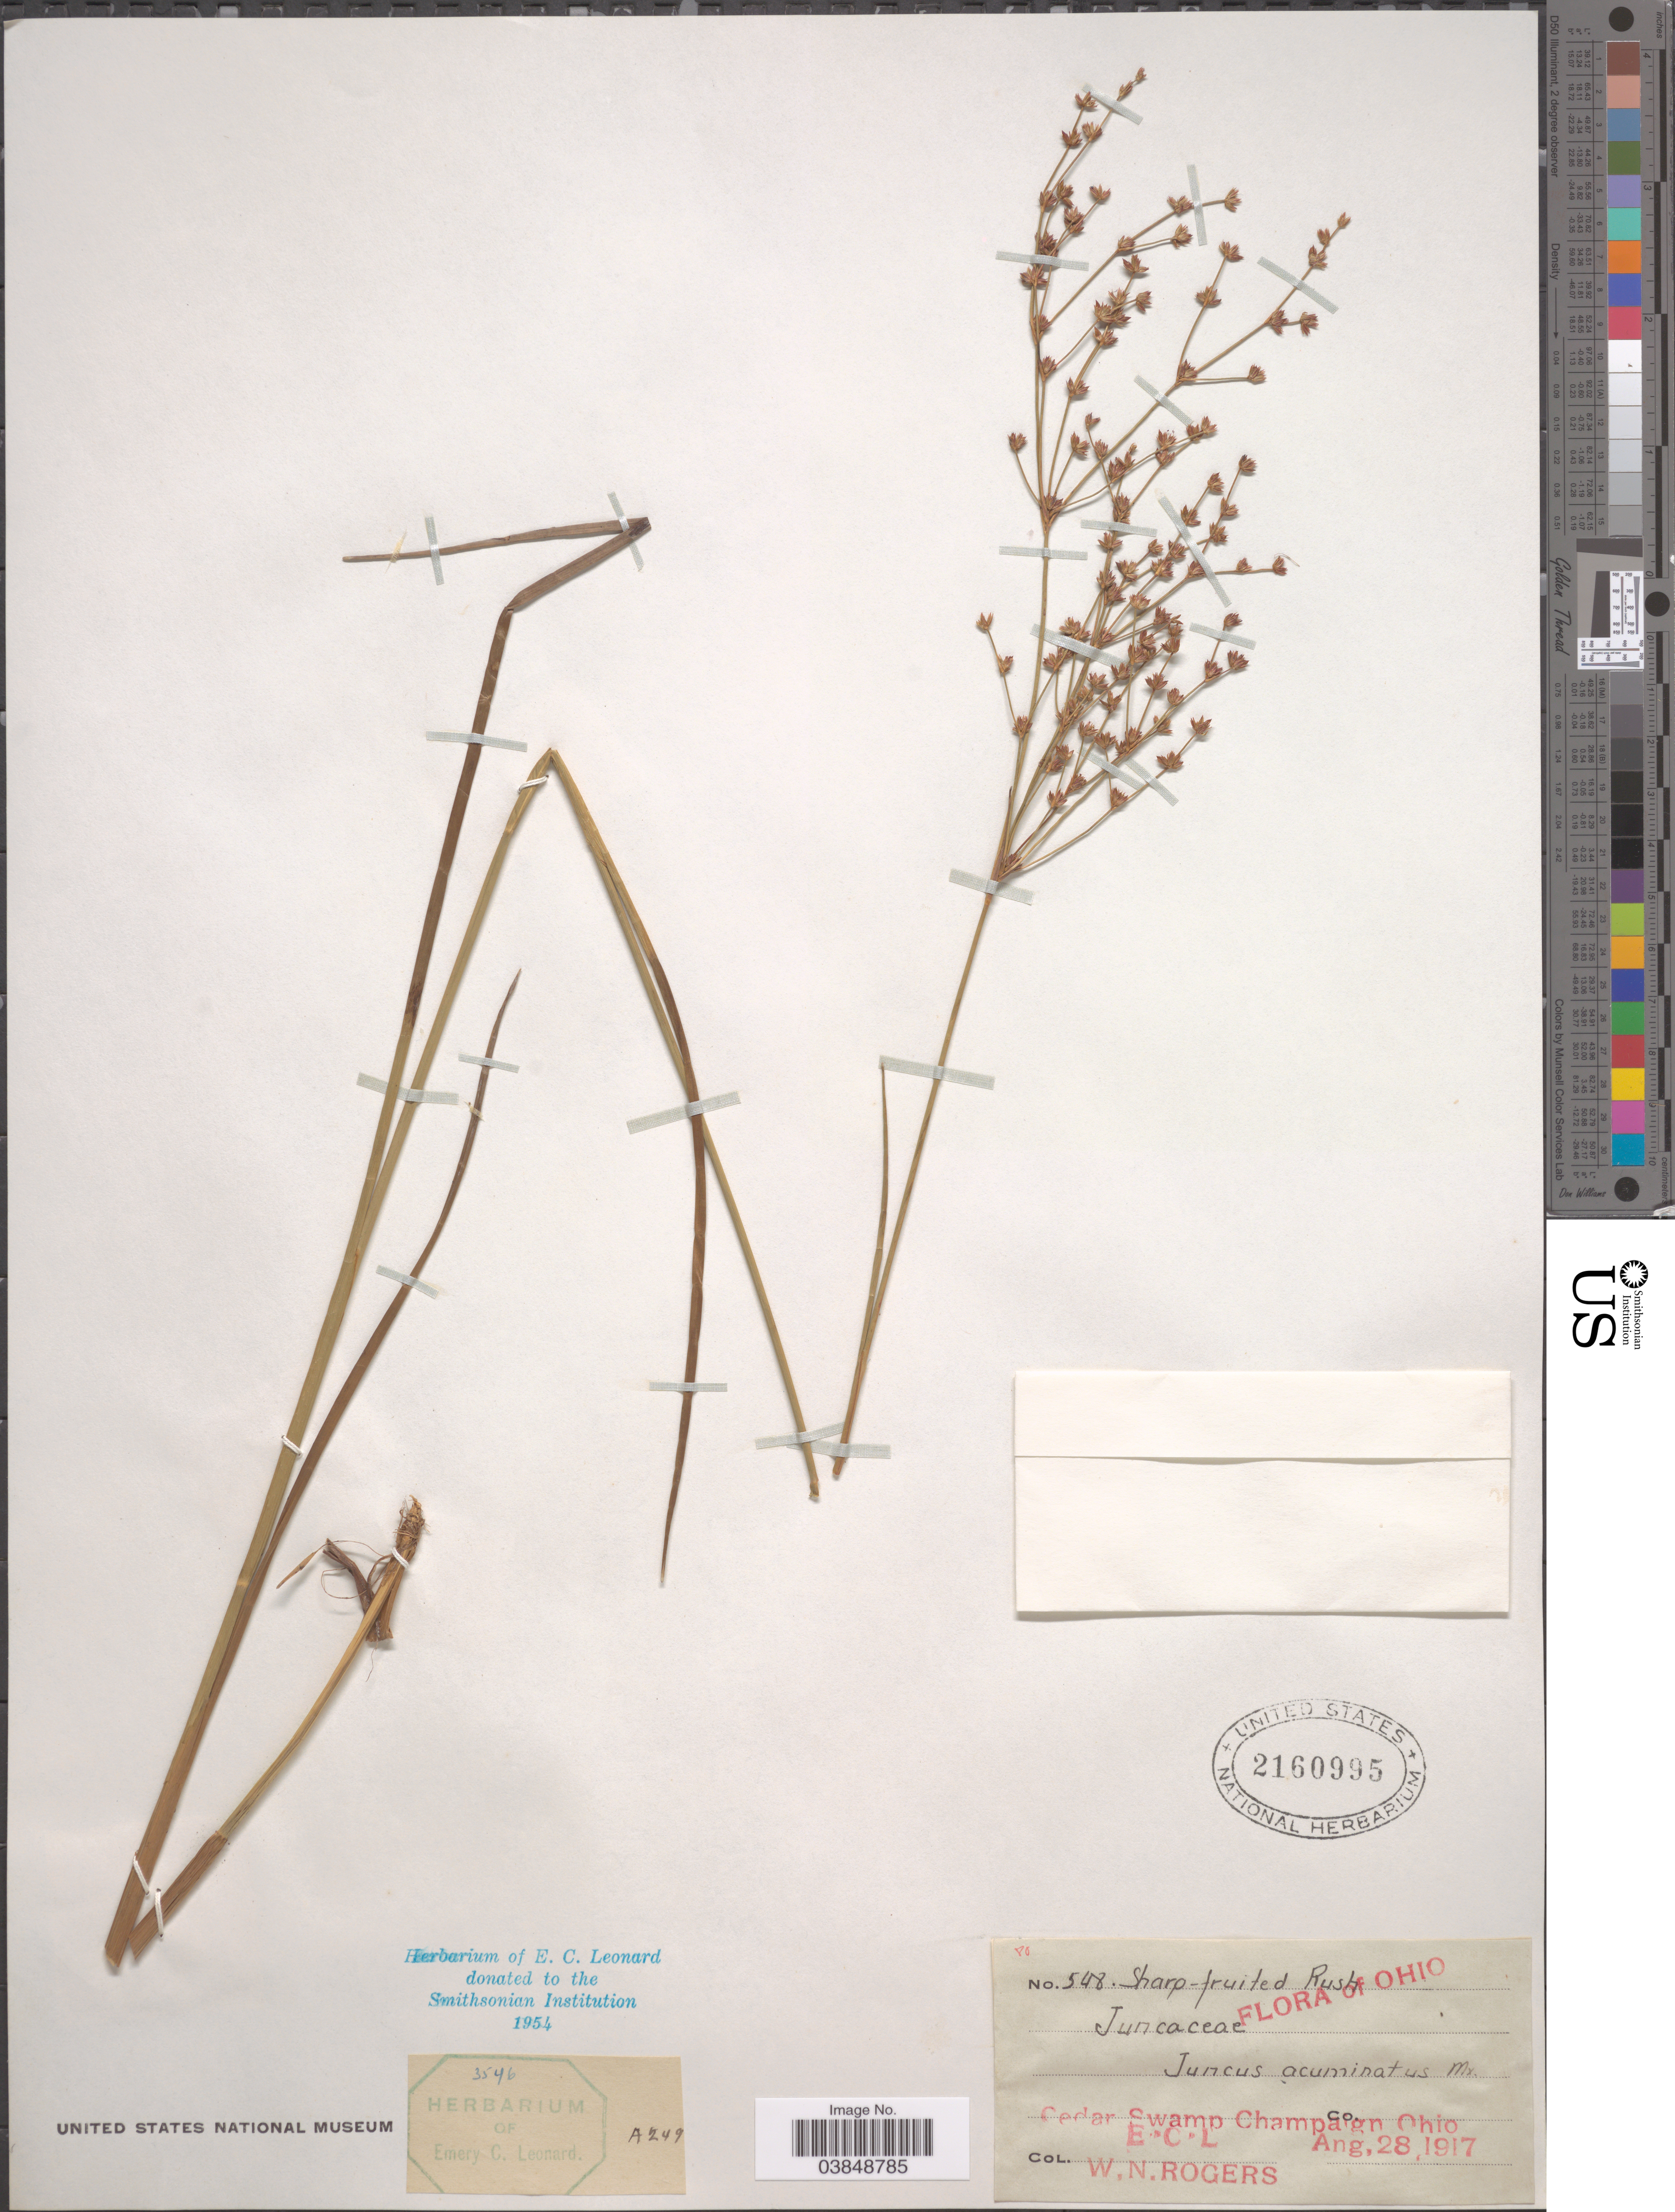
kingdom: Plantae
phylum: Tracheophyta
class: Liliopsida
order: Poales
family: Juncaceae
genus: Juncus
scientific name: Juncus acuminatus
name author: Michx.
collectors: E. C. Leonard & W. Rogers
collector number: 548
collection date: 1917-08-28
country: United States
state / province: Ohio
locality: Cedar Swamp. Champaign Co.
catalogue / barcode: US 2160995